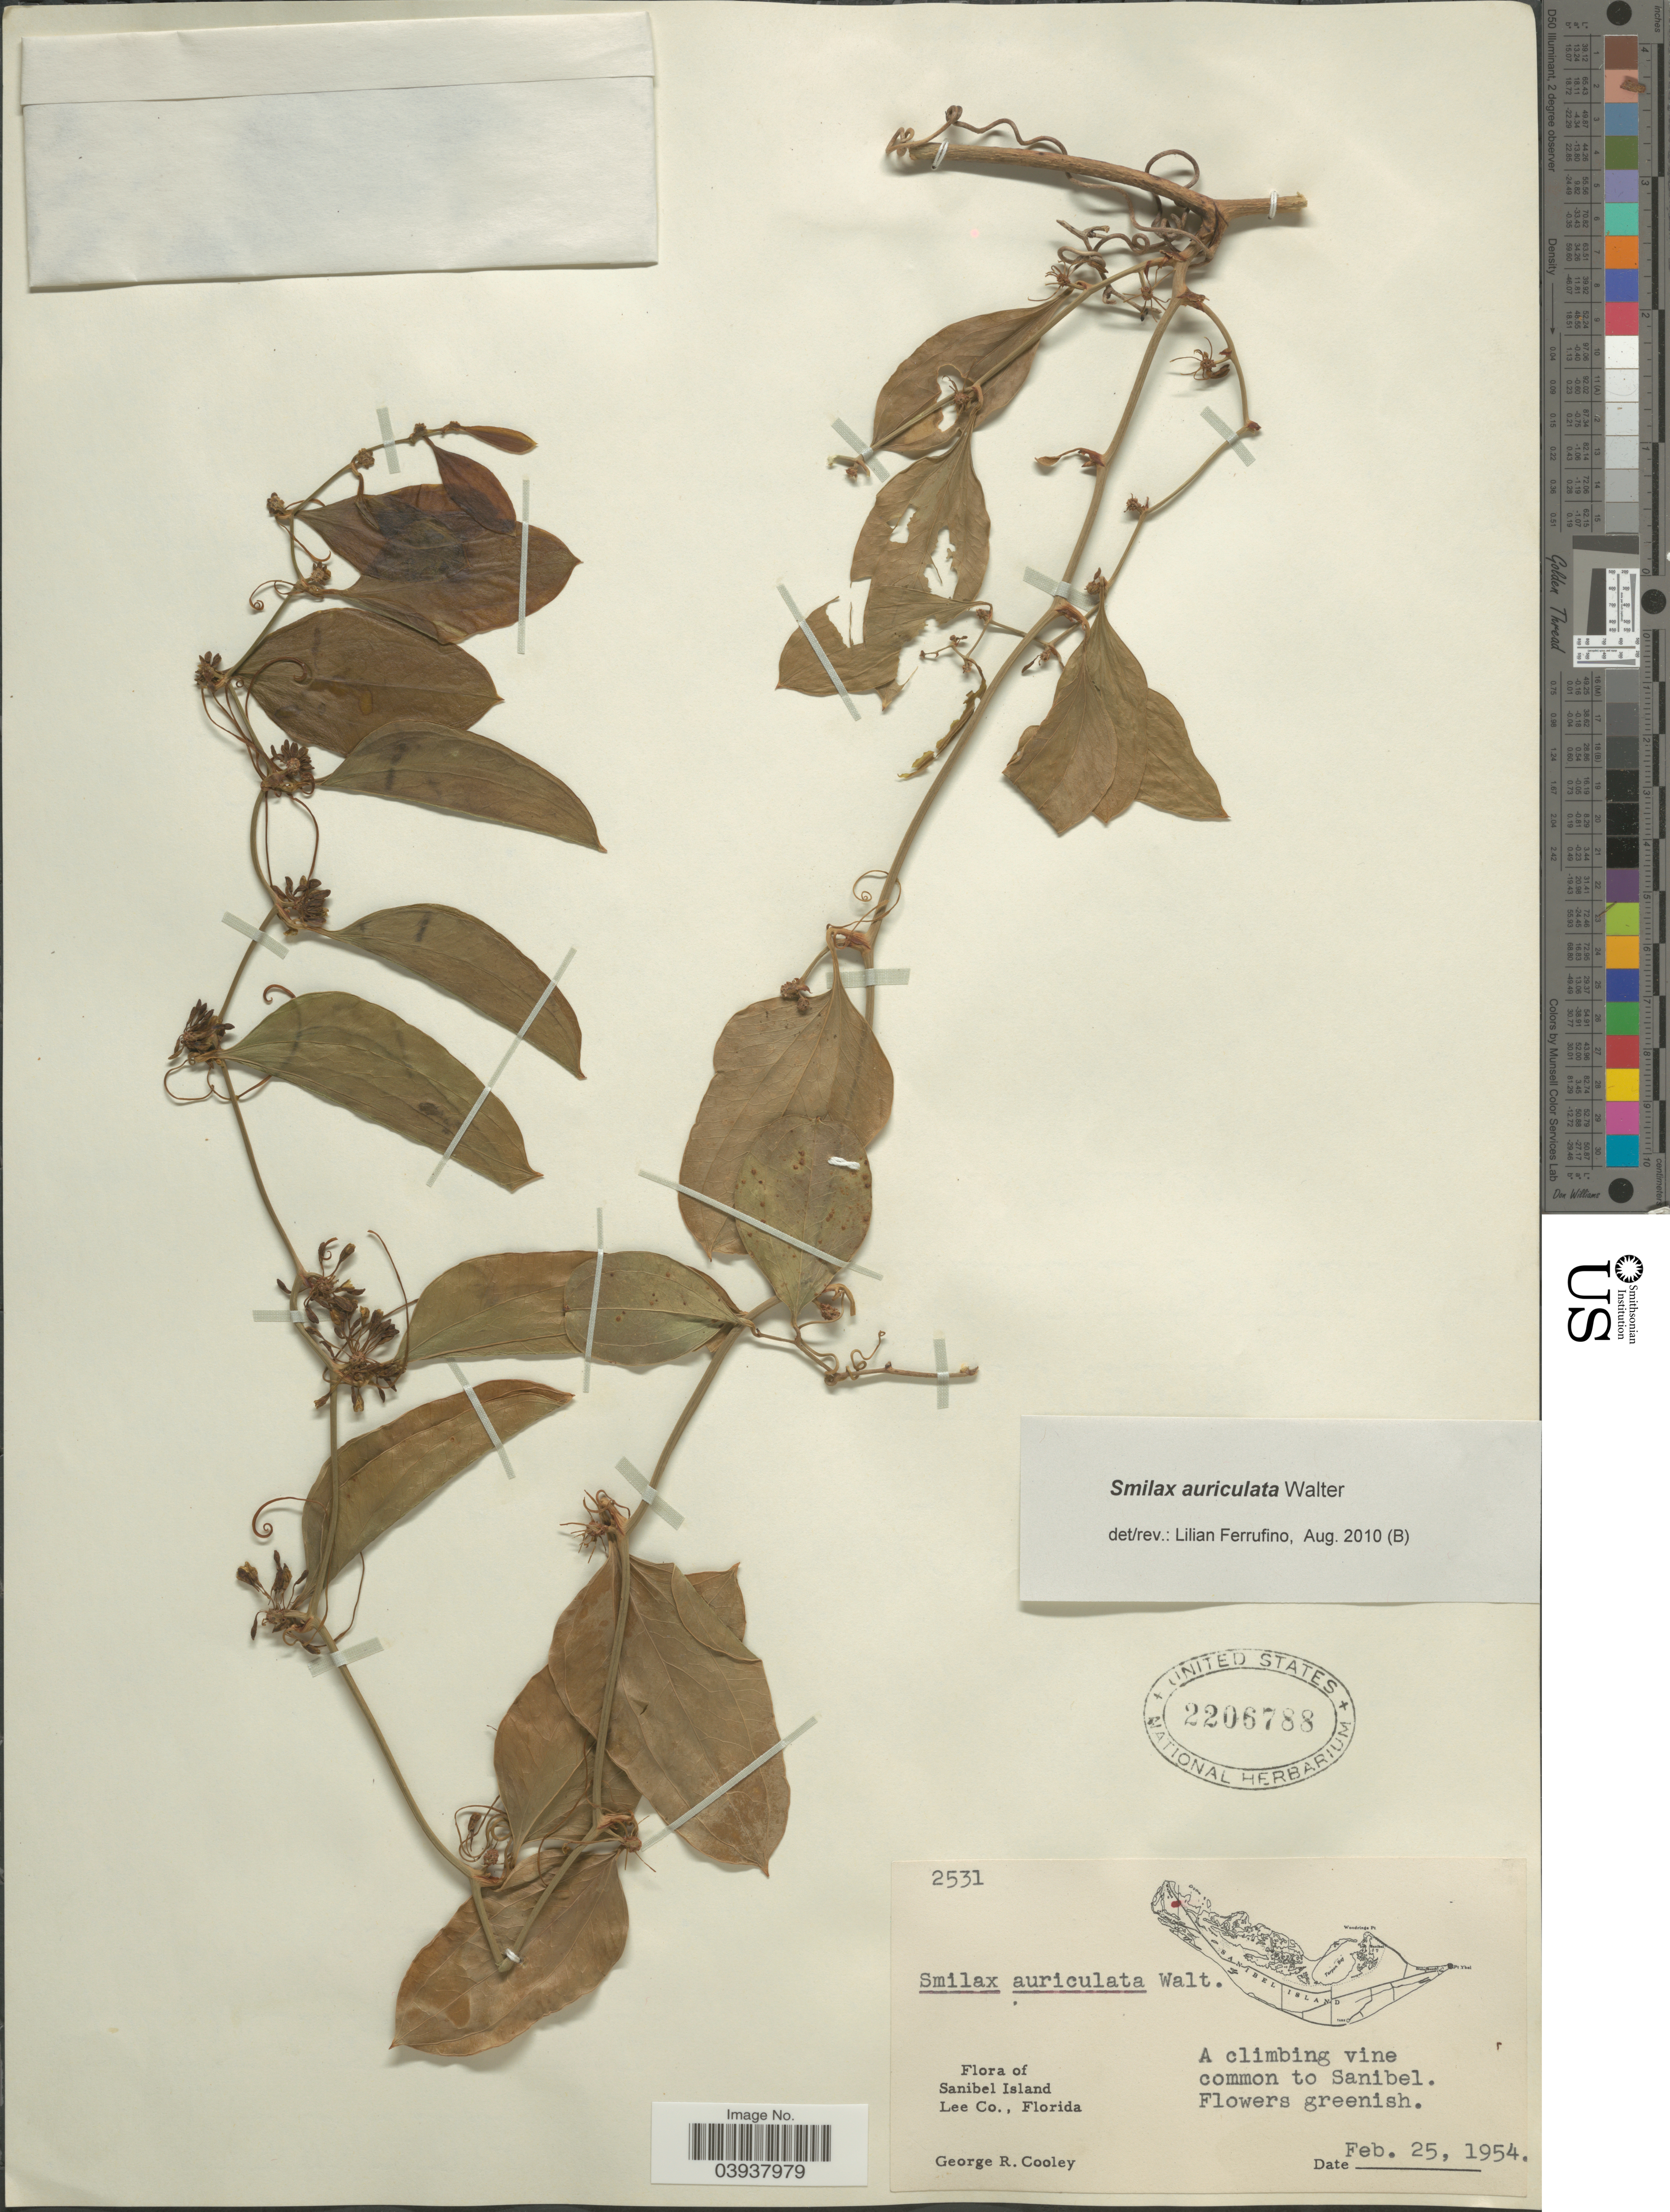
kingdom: Plantae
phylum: Tracheophyta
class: Liliopsida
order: Liliales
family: Smilacaceae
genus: Smilax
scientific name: Smilax auriculata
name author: Walter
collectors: G. R. Cooley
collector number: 2531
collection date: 1954-02-25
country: United States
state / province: Florida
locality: Sanibel Island, Lee Co. A climbing vine common to Sanibel.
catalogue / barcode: US 2206788